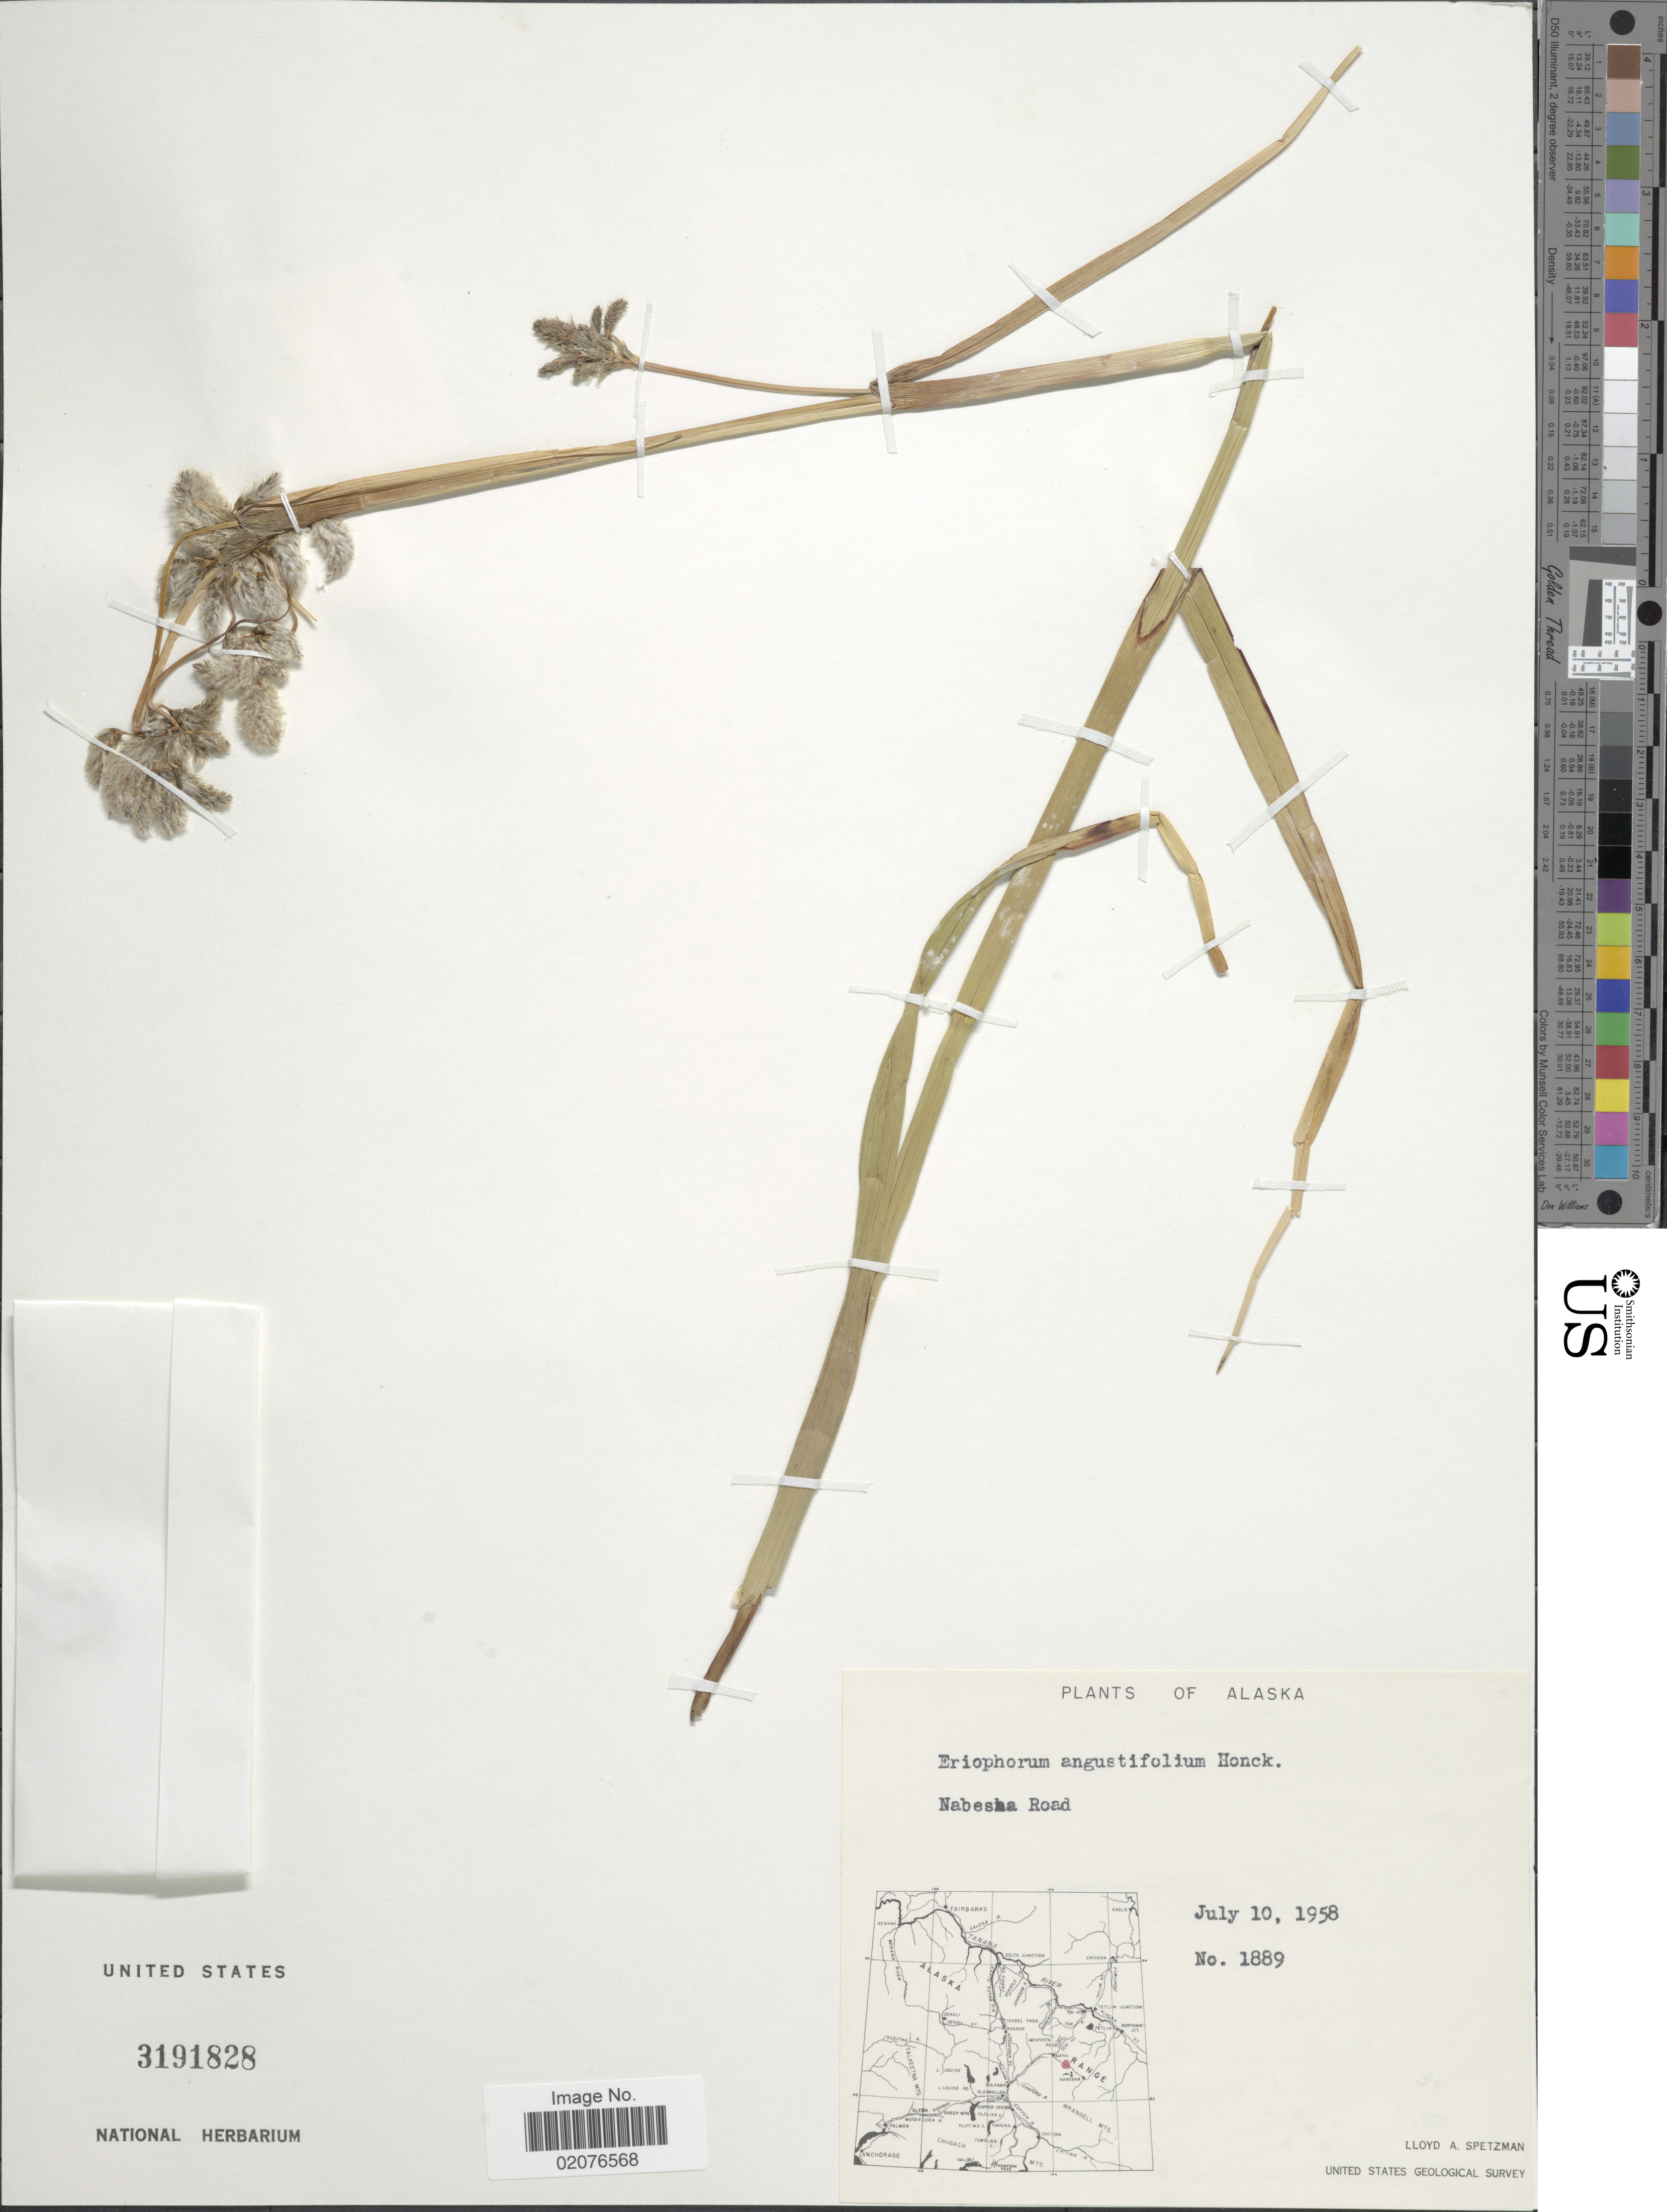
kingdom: Plantae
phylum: Tracheophyta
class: Liliopsida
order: Poales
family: Cyperaceae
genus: Eriophorum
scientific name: Eriophorum angustifolium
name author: Honck.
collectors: L. Spetzman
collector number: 1889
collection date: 1958-07-10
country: United States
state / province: Alaska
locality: Nabesha Road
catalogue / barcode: US 3191828